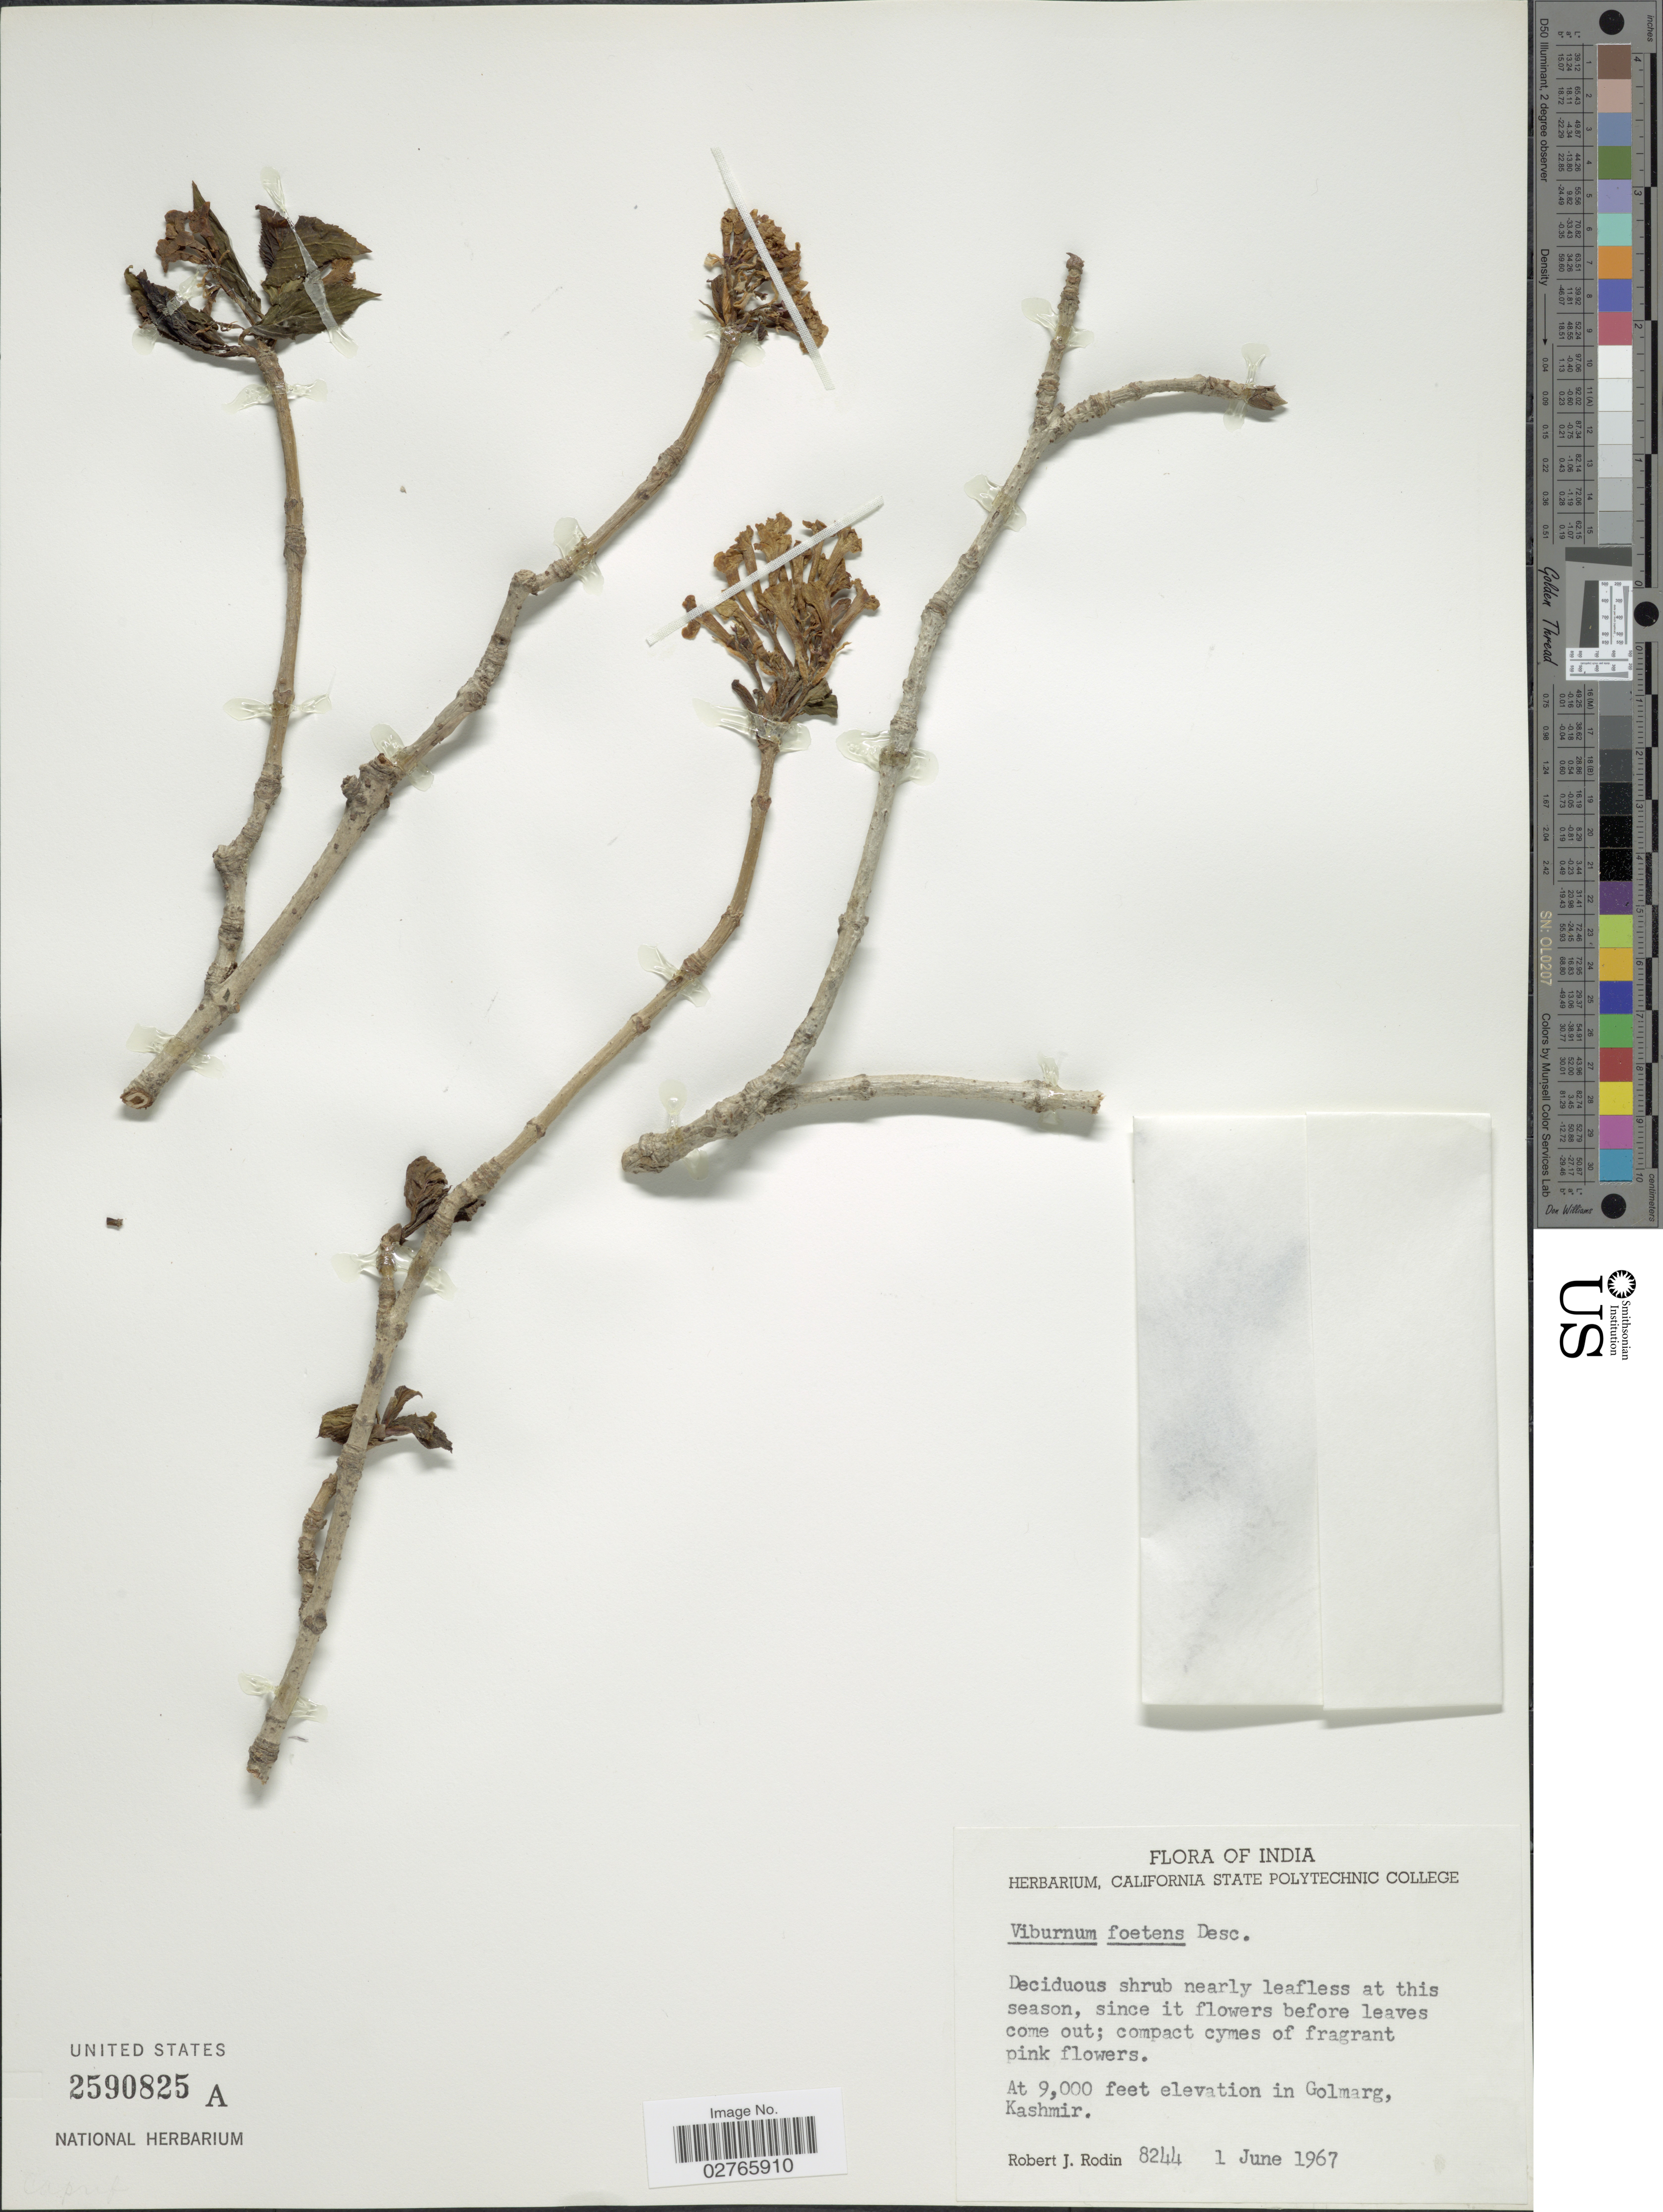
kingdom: Plantae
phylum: Tracheophyta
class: Magnoliopsida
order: Dipsacales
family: Viburnaceae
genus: Viburnum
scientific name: Viburnum foetens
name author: Decne.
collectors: R. J. Rodin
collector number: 8244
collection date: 1967-06-01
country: India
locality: In Golmarg, Kashmir.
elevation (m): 2743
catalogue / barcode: US 2590825A